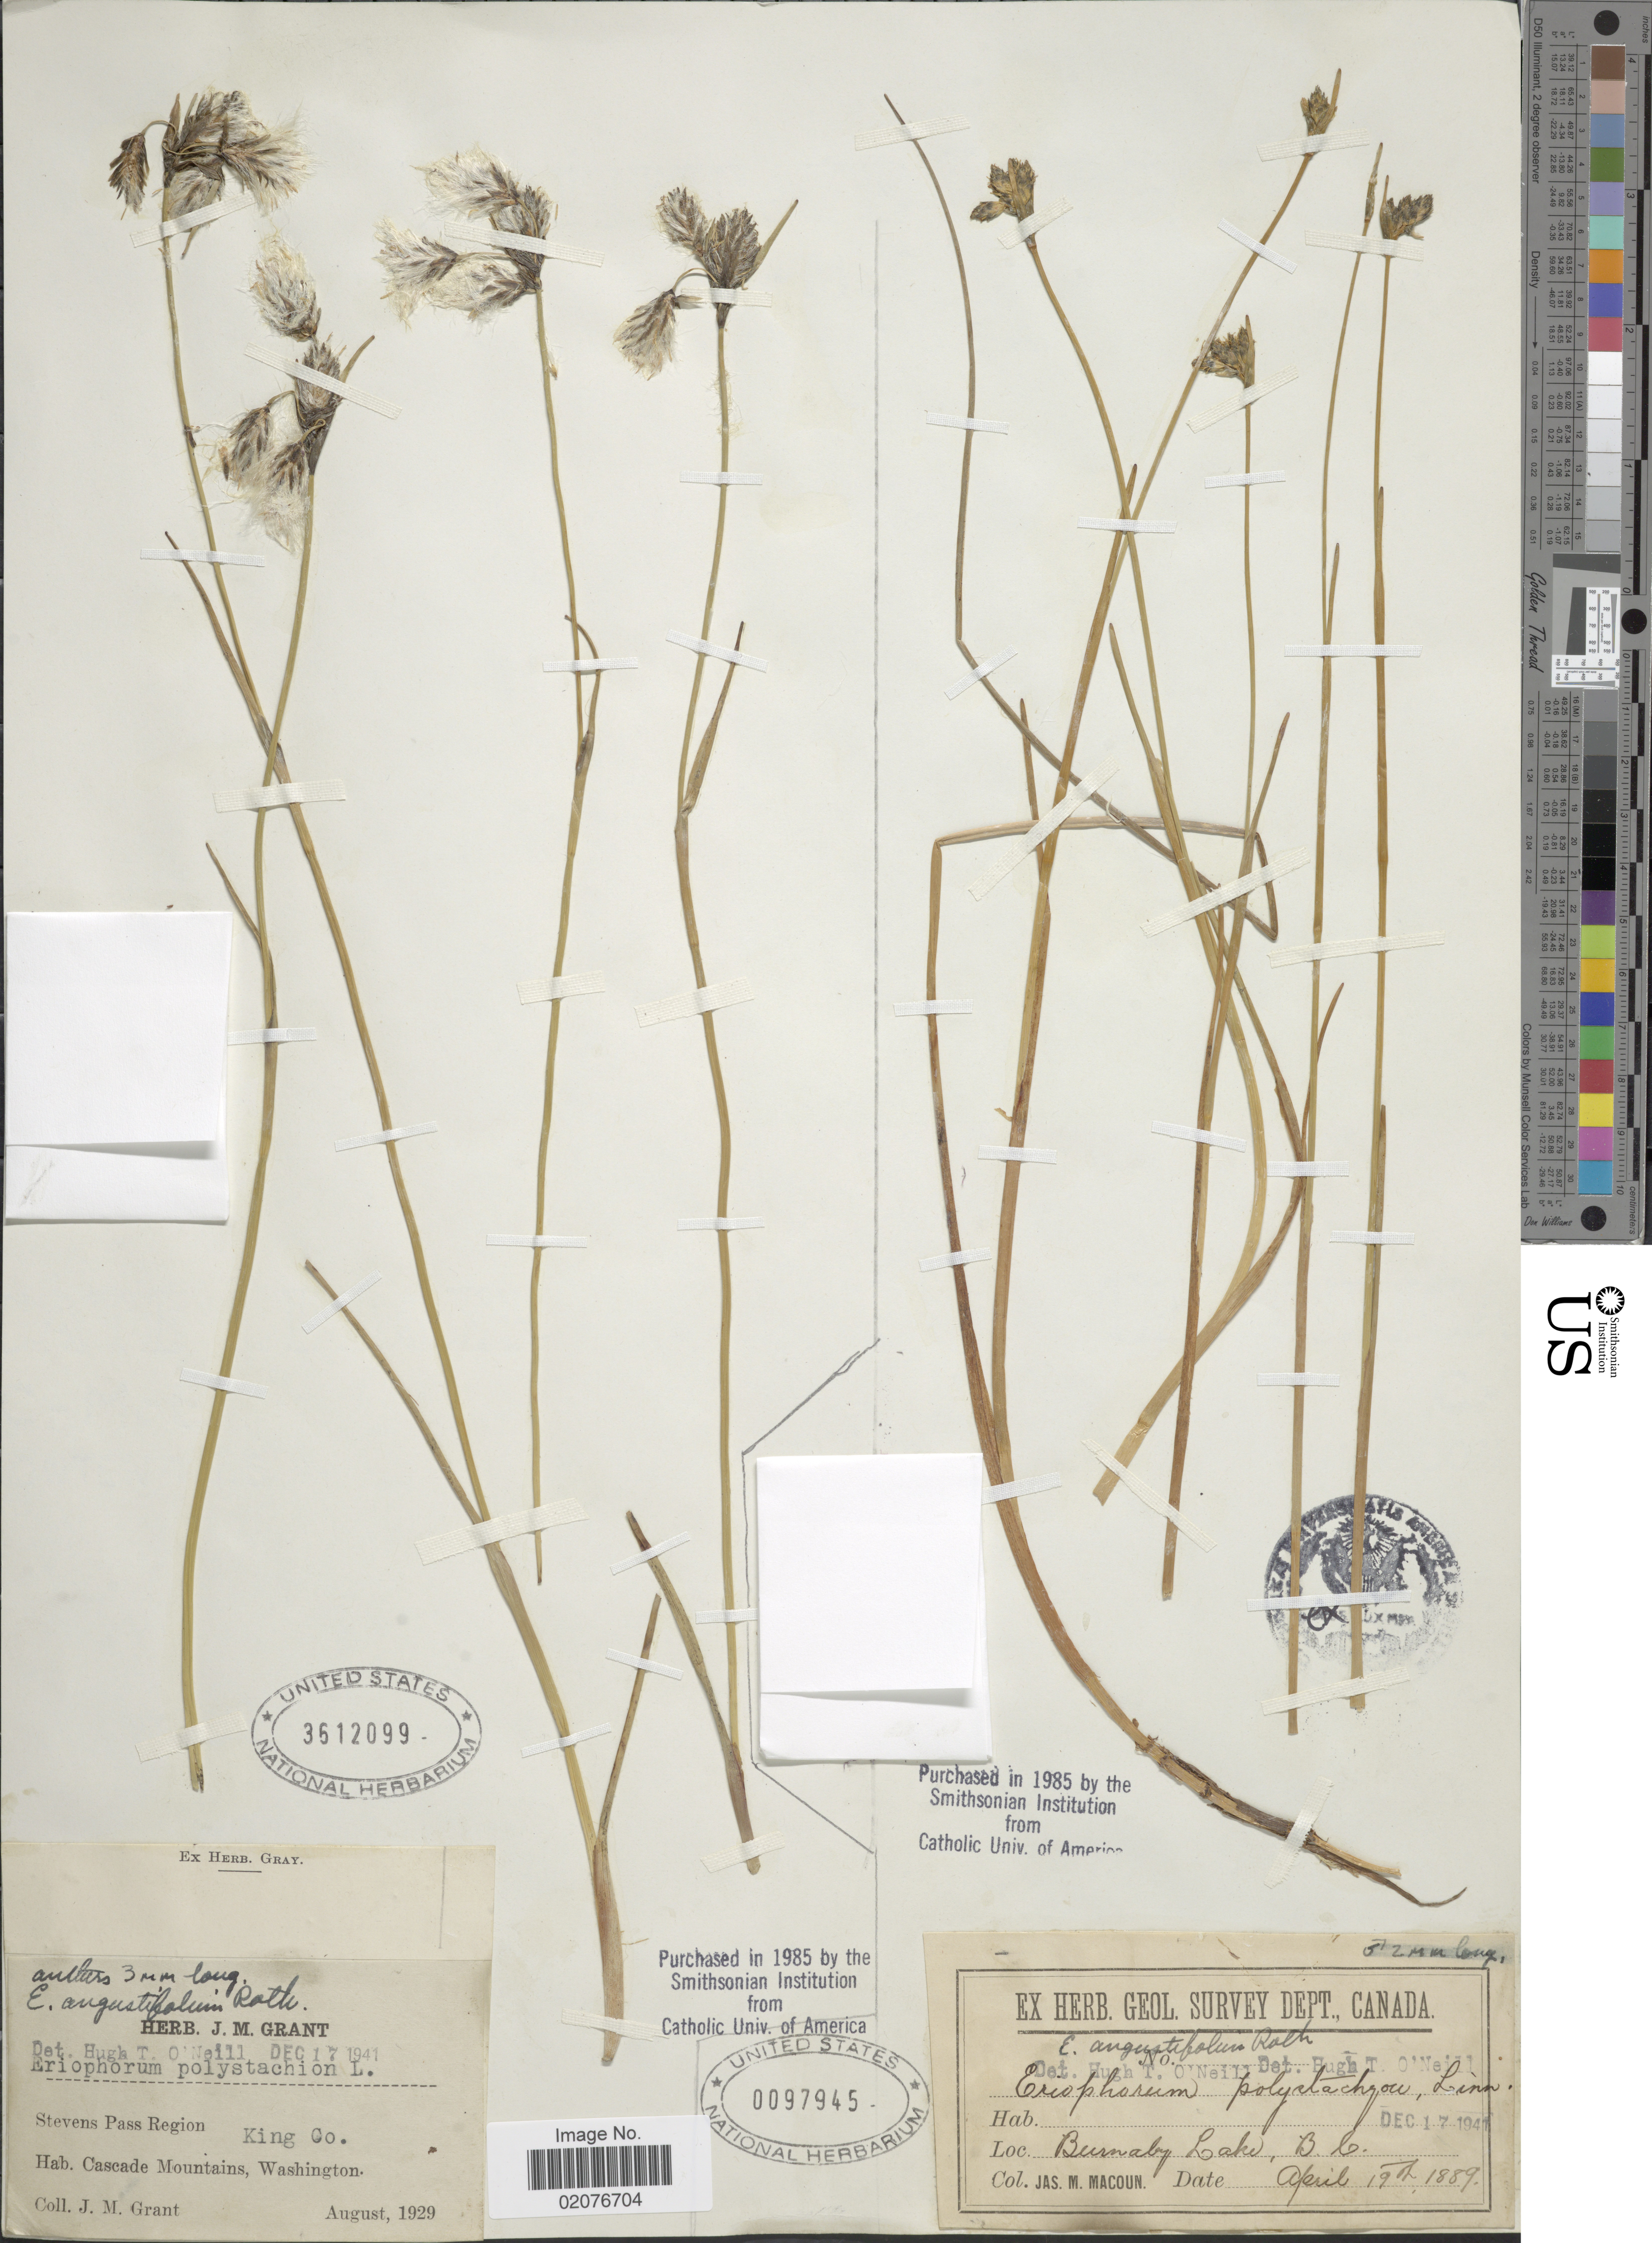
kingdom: Plantae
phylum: Tracheophyta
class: Liliopsida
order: Poales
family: Cyperaceae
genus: Eriophorum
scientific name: Eriophorum angustifolium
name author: Honck.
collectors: J. M. Macoun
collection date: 1889-04-19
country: Canada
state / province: British Columbia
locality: Burnaby Lake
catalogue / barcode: US 97945